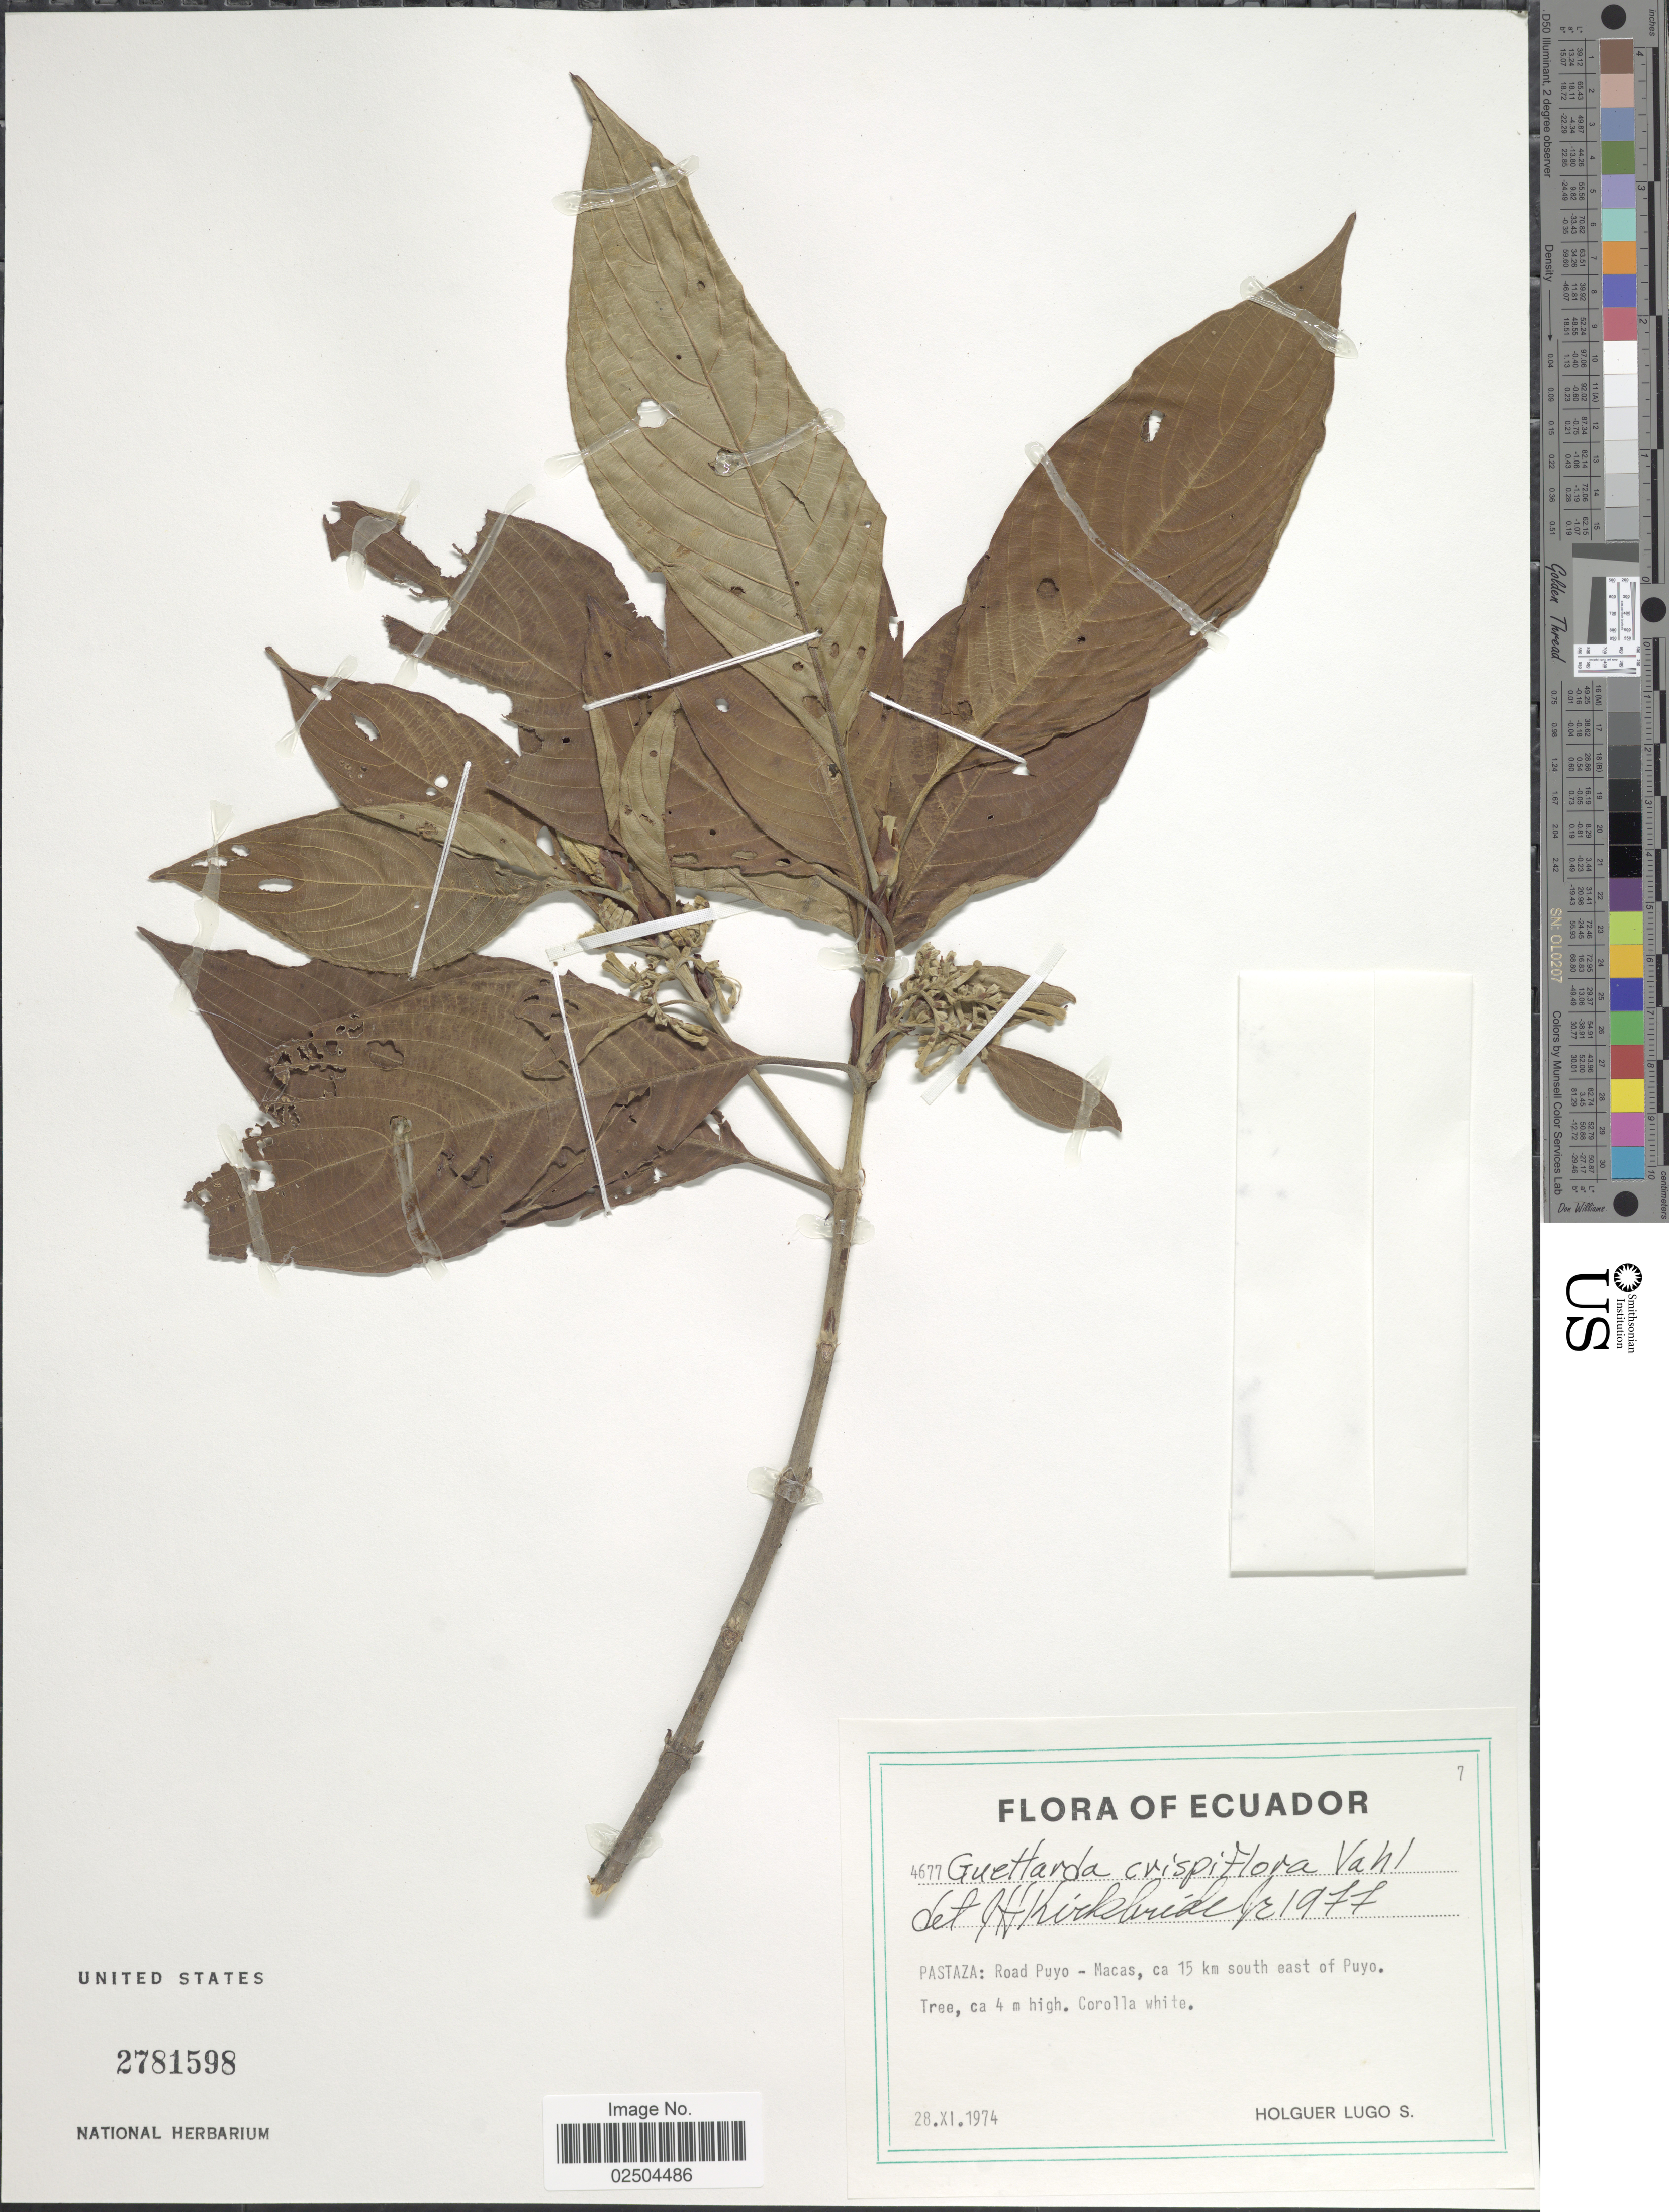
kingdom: Plantae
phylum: Tracheophyta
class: Magnoliopsida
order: Gentianales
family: Rubiaceae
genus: Guettarda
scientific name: Guettarda crispiflora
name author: Vahl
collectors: H. Lugo S.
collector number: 4677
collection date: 1974-11-28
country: Ecuador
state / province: Pastaza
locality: Pastaza: Road Puyo - Macas, 15 km south east of Puyo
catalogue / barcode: US 2781598